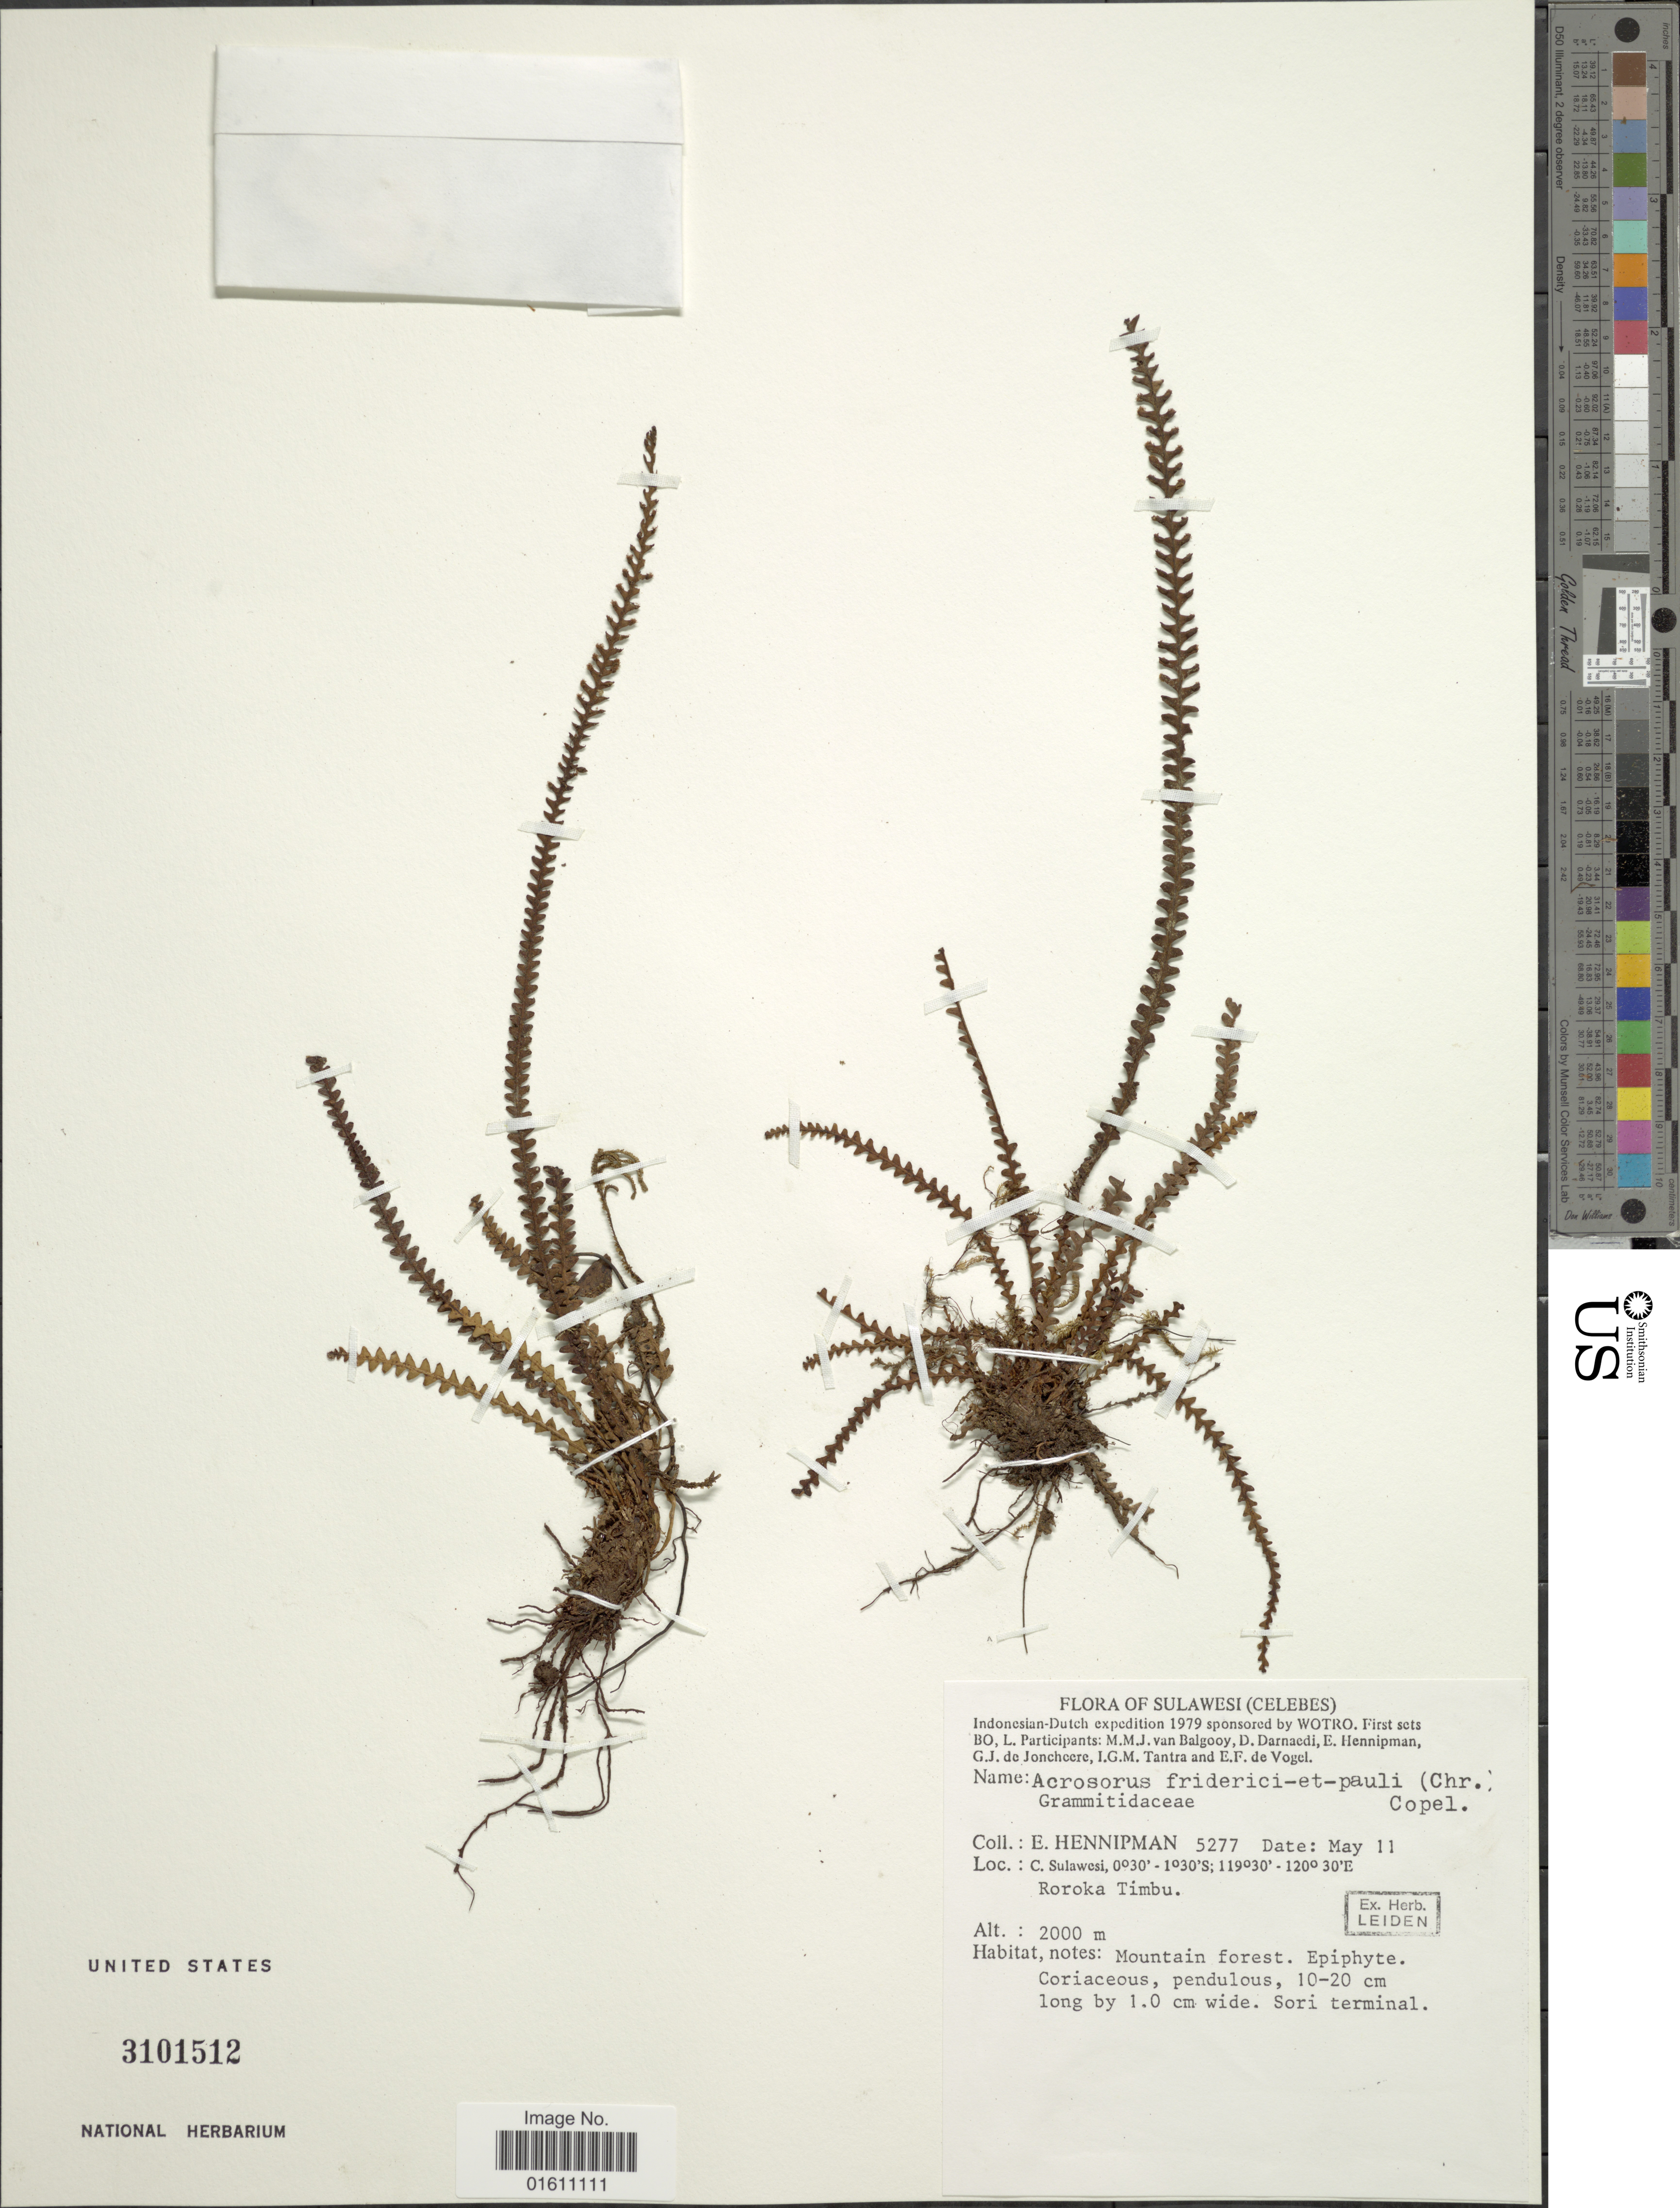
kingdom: Plantae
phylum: Tracheophyta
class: Polypodiopsida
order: Polypodiales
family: Polypodiaceae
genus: Acrosorus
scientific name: Acrosorus streptophyllus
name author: (Baker) Copel.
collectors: E. Hennipman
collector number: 5277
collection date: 1979-05-11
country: Indonesia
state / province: Sulawesi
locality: Sulawesi (Celebes), C. Sulawesi, Roroka Timbu.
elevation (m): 2000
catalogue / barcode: US 3101512